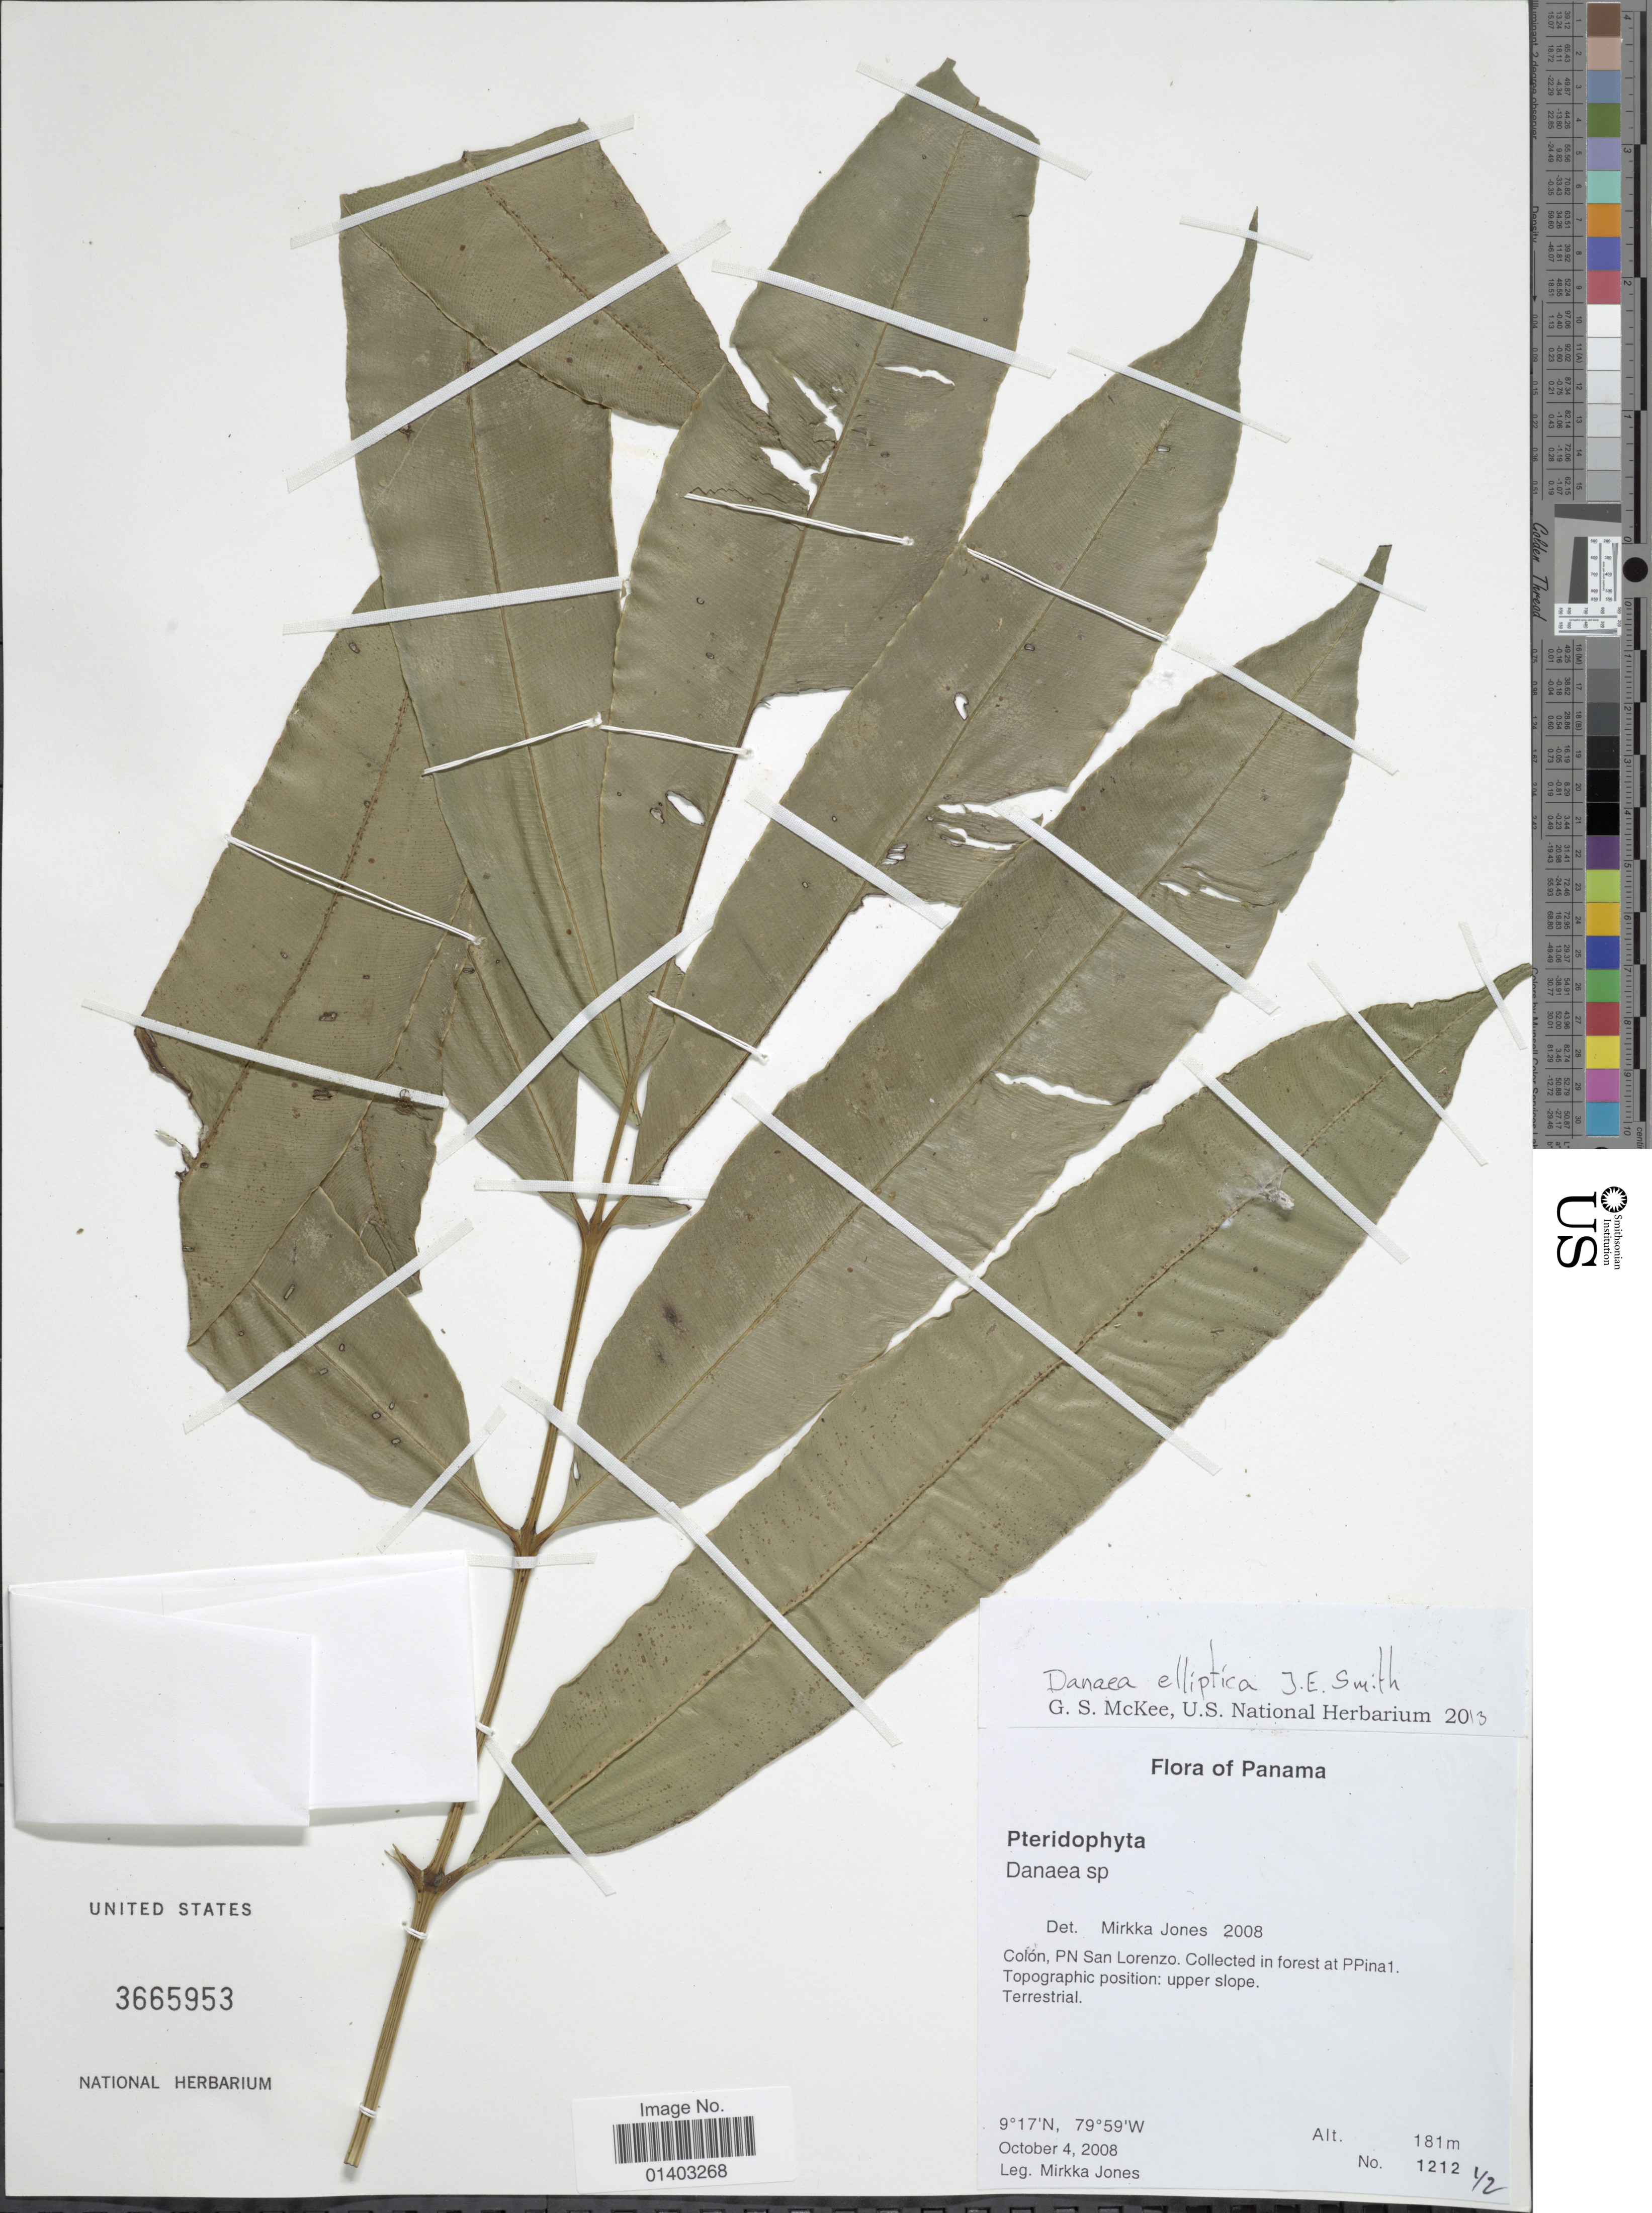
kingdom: Plantae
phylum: Tracheophyta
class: Polypodiopsida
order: Marattiales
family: Marattiaceae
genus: Danaea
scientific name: Danaea elliptica subsp. elliptica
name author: Sm.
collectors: M. Jones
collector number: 1212½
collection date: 2008-10-04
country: Panama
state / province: Colón / Panamá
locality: PN San Lorenzo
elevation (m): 181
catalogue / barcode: US 3665953